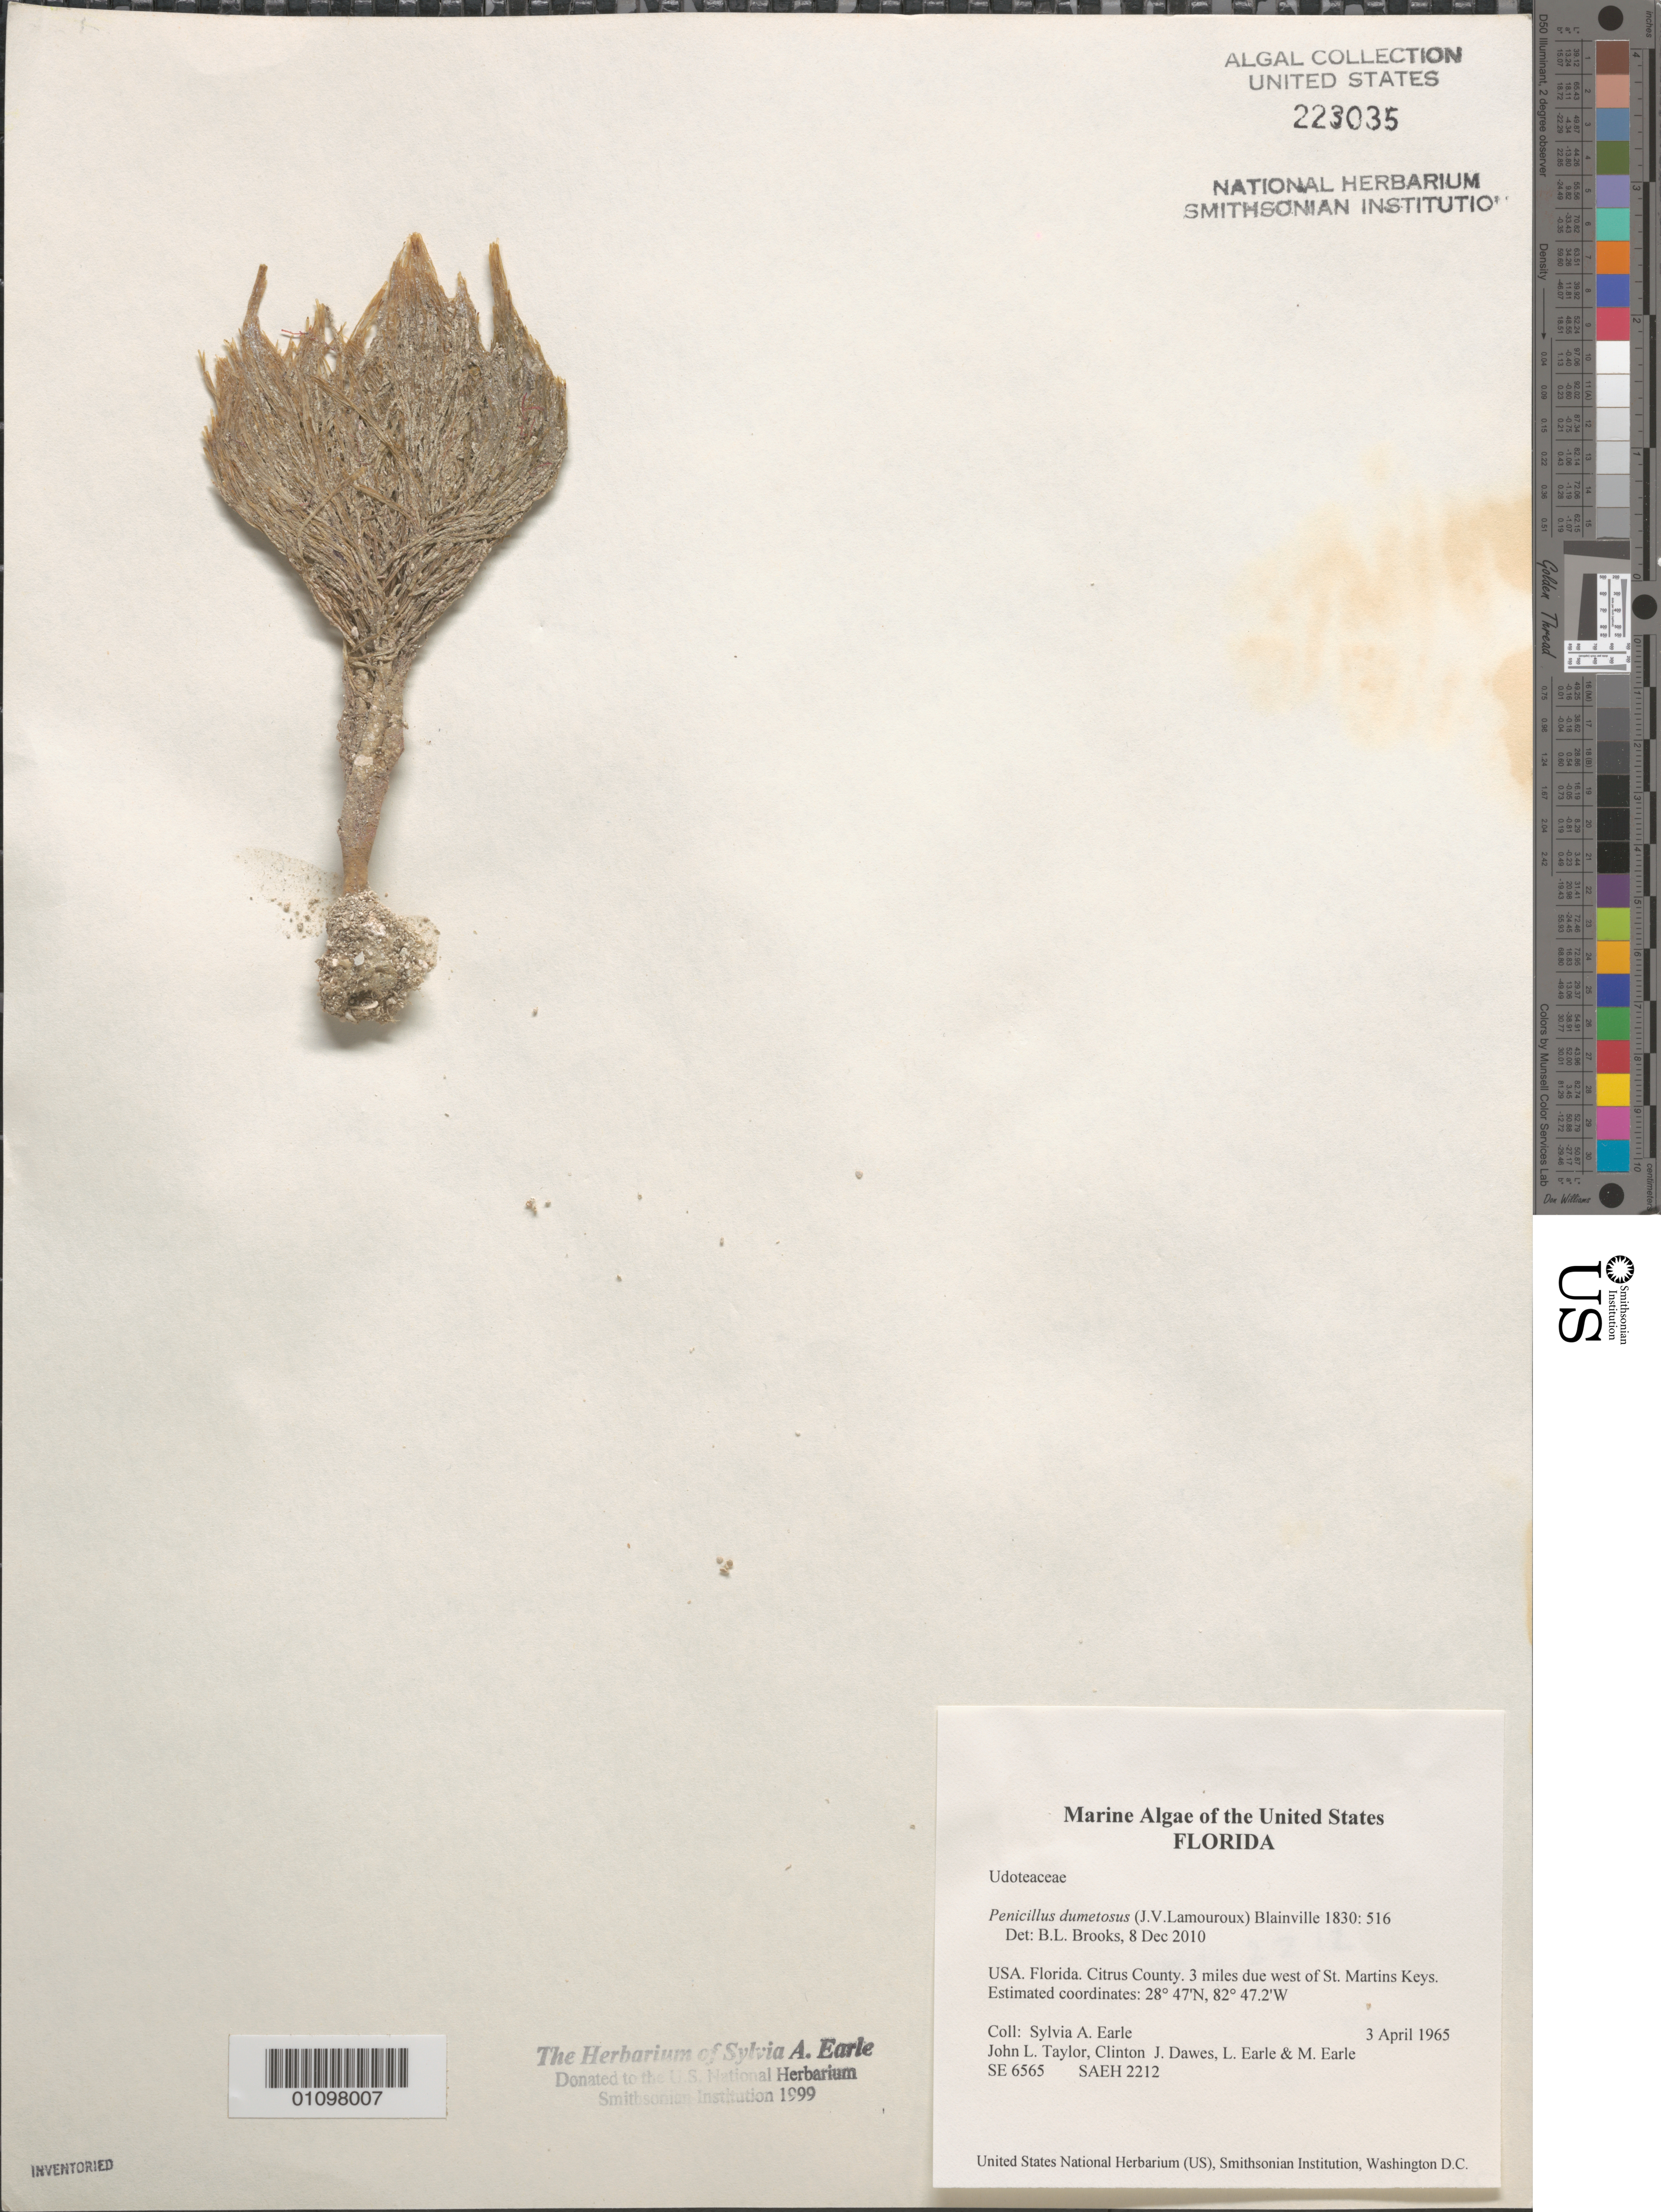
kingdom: Plantae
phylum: Chlorophyta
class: Ulvophyceae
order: Bryopsidales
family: Udoteaceae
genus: Penicillus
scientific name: Penicillus dumetosus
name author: (J.V.Lamouroux) Blainville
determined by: Brooks, B. L., (BOT), Smithsonian Institution - National Museum of Natural History (UNITED STATES)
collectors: S. A. Earle, J. L. Taylor, C. Dawes, L. Earle & M. Earle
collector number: SE 6565 & SAEH 2212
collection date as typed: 03 Apr 1965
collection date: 1965-04-03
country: United States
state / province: Florida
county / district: Citrus County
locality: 3 miles due west of St. Martins Keys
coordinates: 28 47'N, 82 47.2'W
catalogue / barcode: US 223035